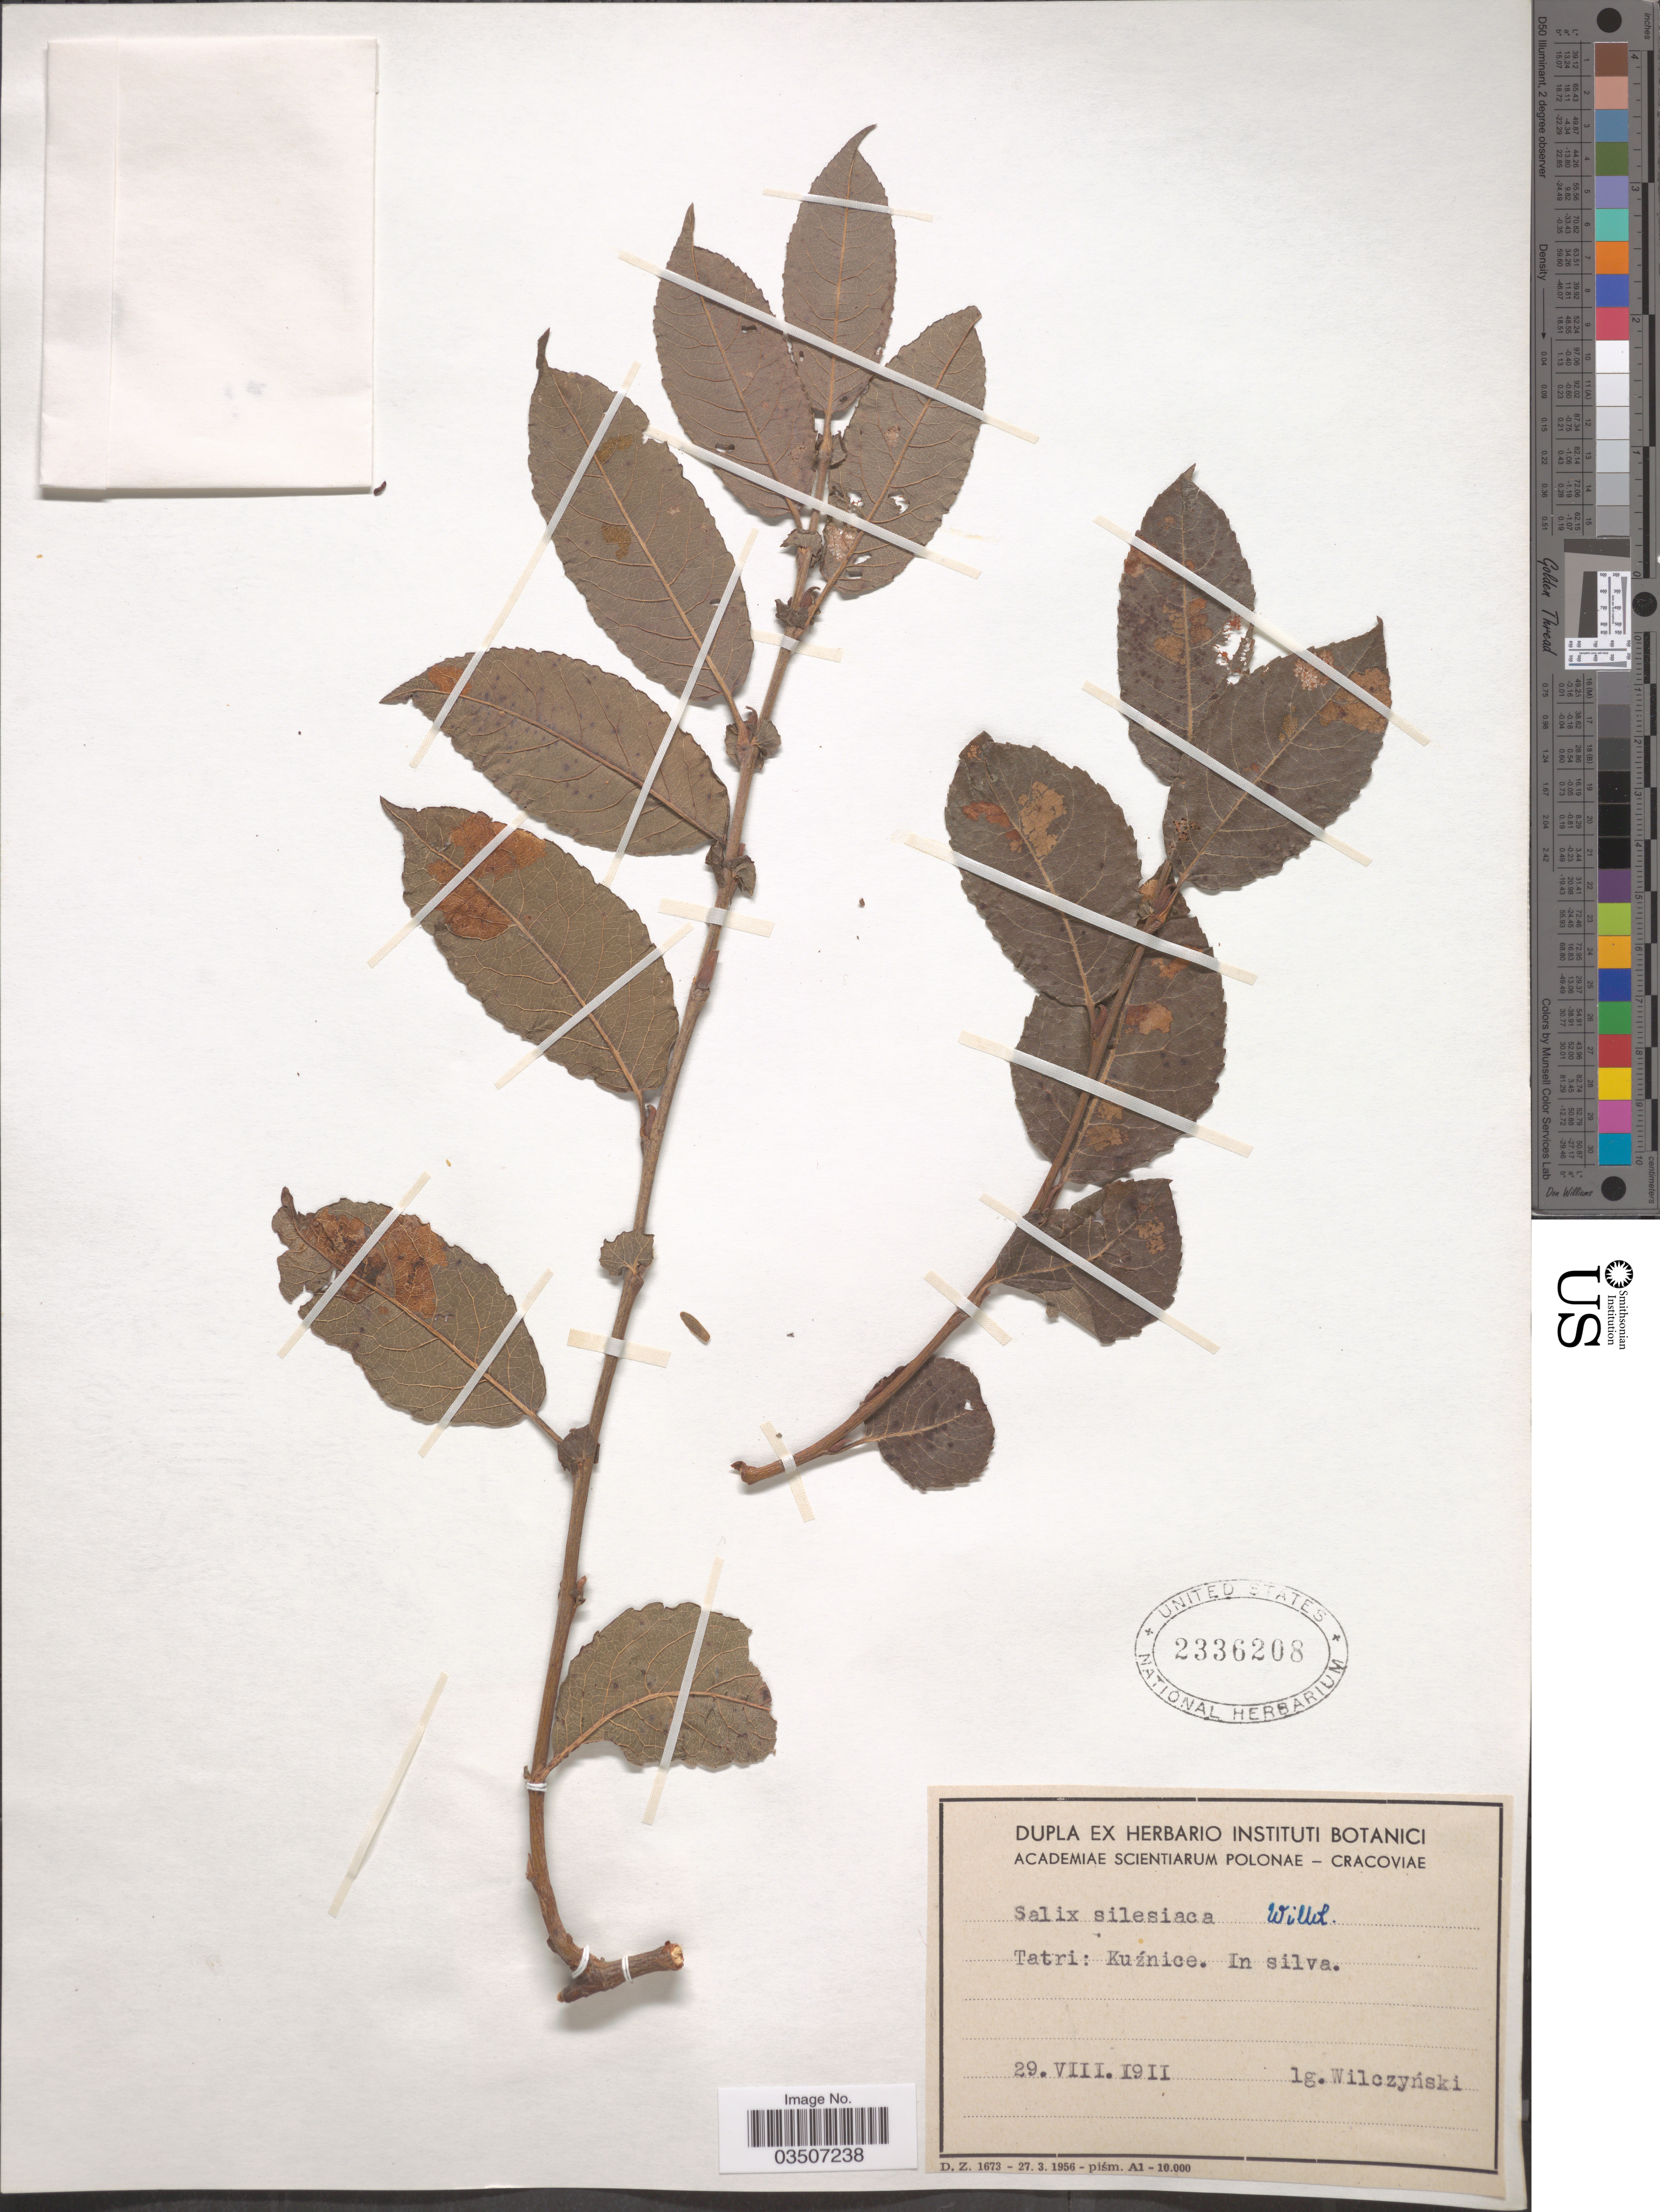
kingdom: Plantae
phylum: Tracheophyta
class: Magnoliopsida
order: Malpighiales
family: Salicaceae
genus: Salix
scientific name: Salix silesiaca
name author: Willd.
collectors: Wilczynski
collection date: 1911-08-29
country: Poland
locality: Tatri: Kuznice.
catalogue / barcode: US 2336208